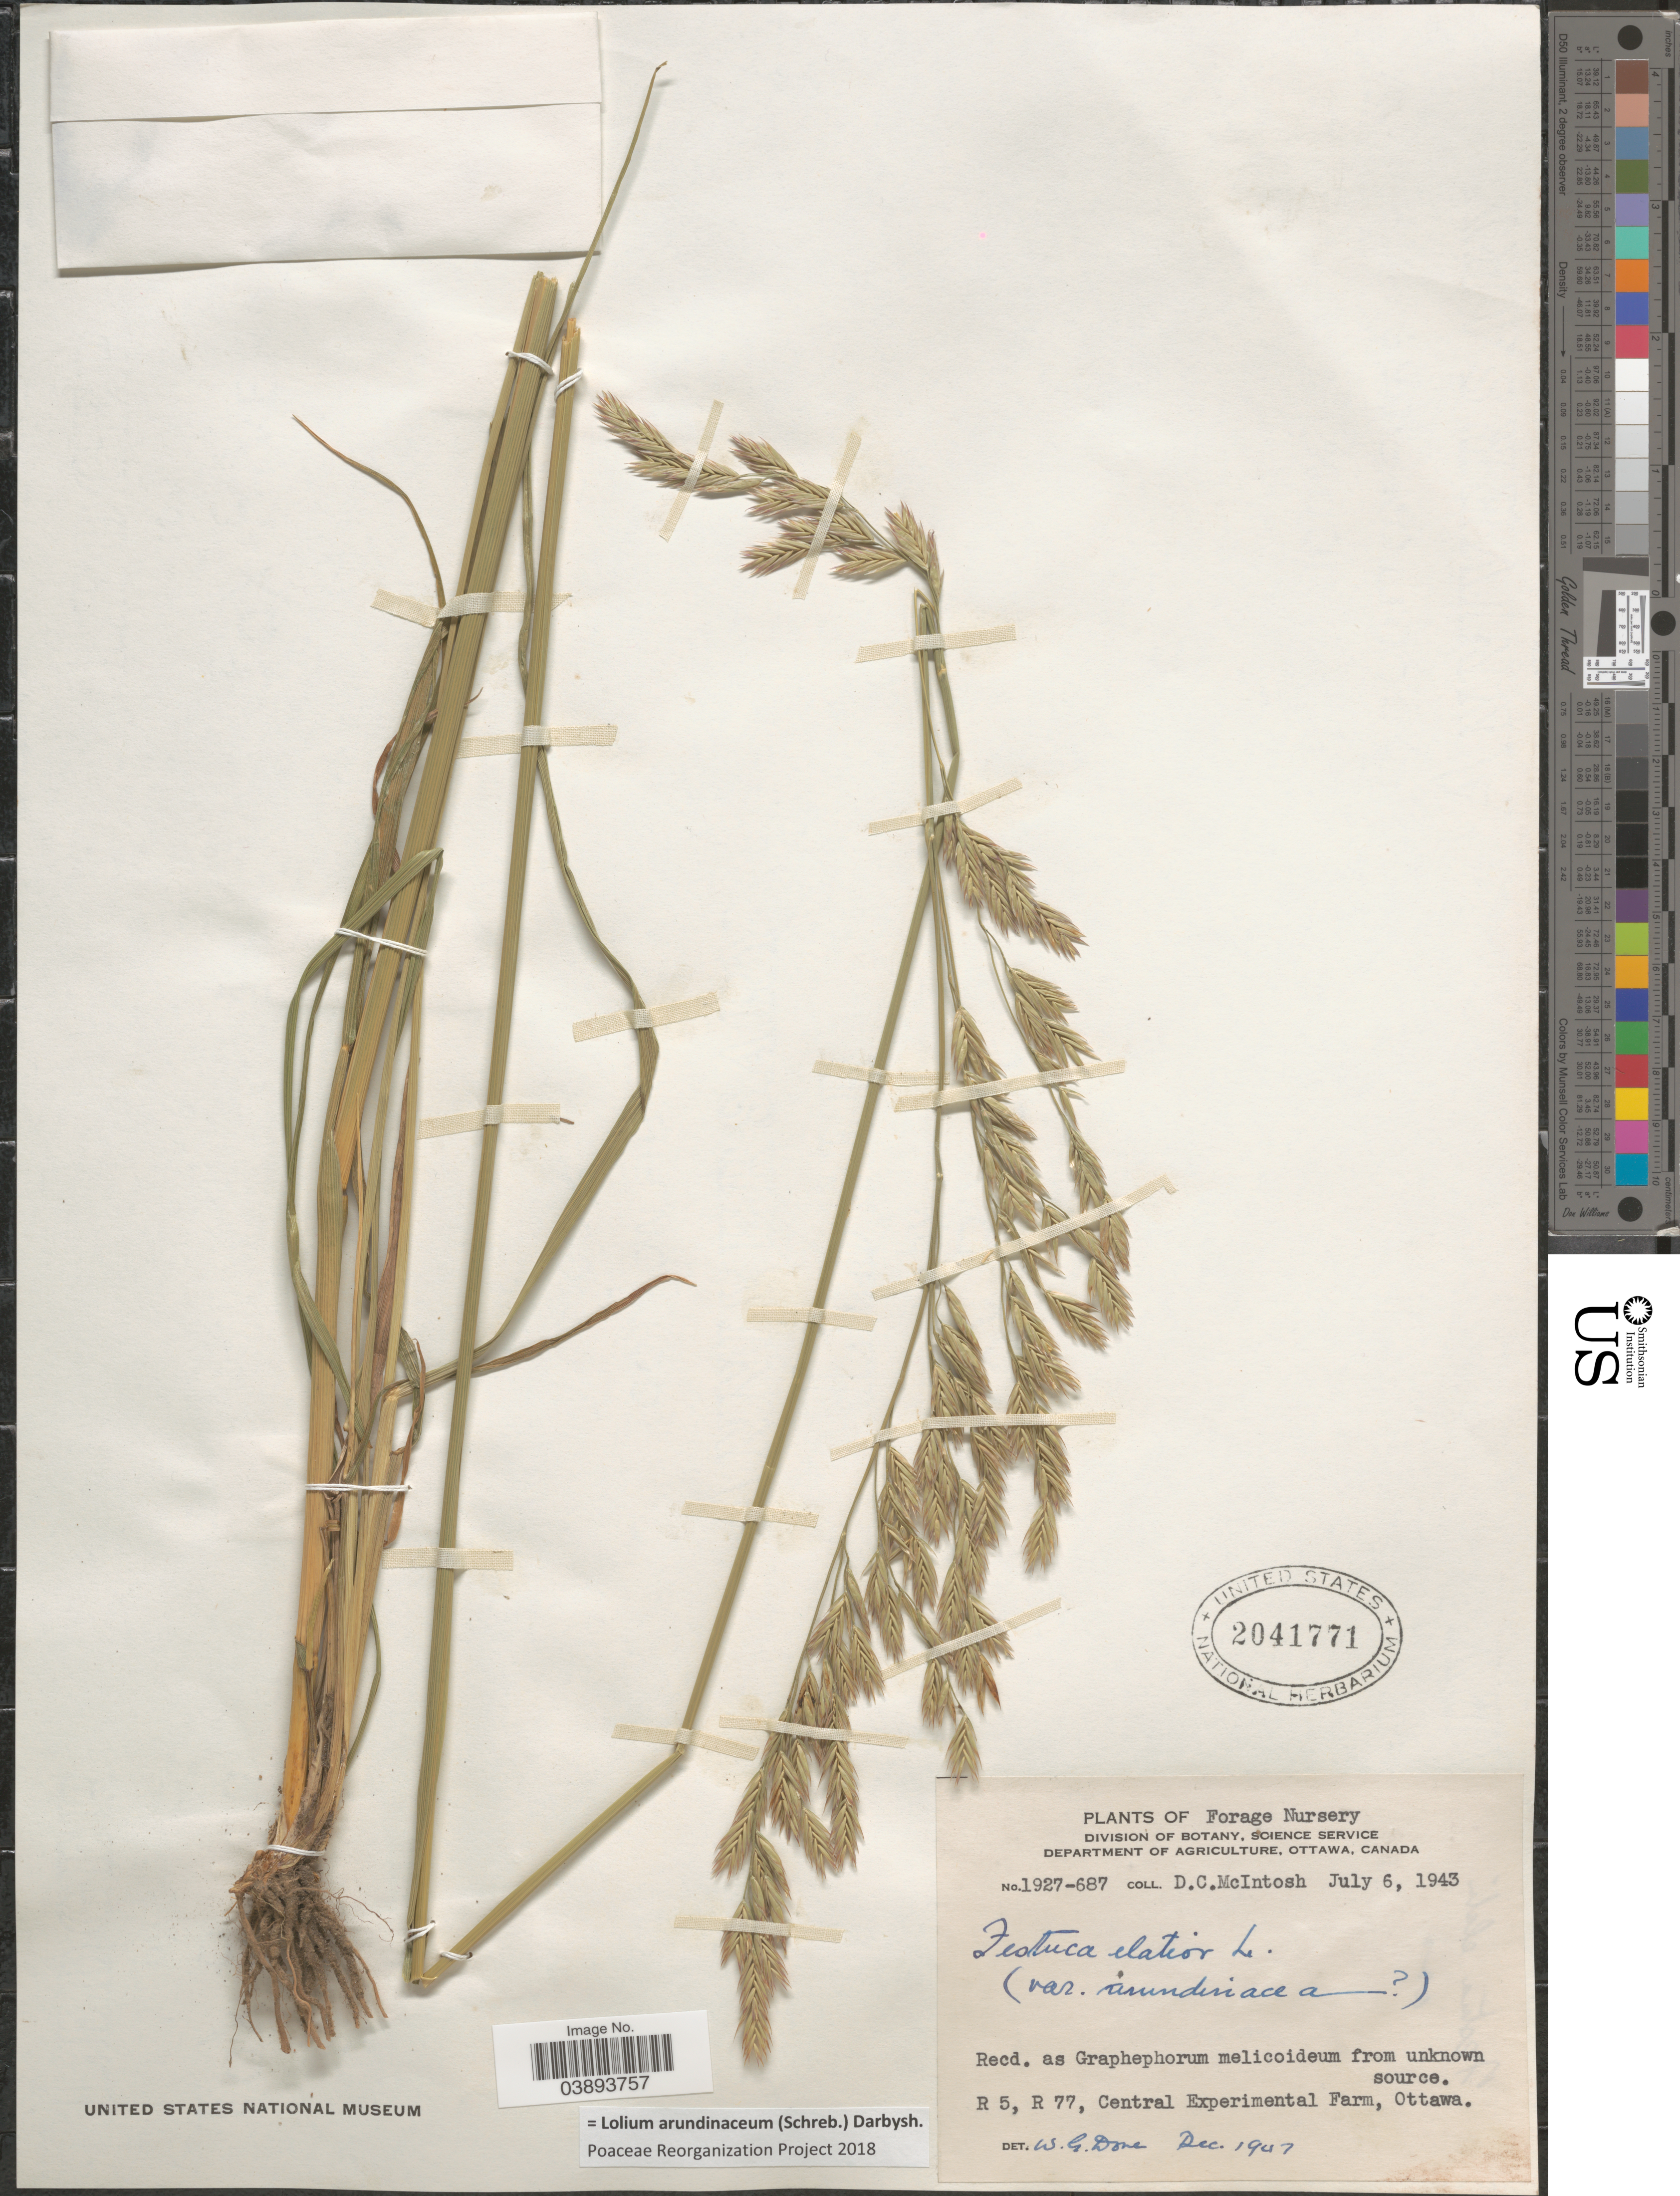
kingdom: Plantae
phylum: Tracheophyta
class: Liliopsida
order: Poales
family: Poaceae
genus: Lolium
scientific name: Lolium arundinaceum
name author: (Schreb.) Darbysh.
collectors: D. McIntosh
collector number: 1927-687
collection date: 1943-07-06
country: Canada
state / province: Ontario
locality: Forage Nursery. R 5, R 77, Central Experimental Farm, Ottawa.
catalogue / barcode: US 2041771